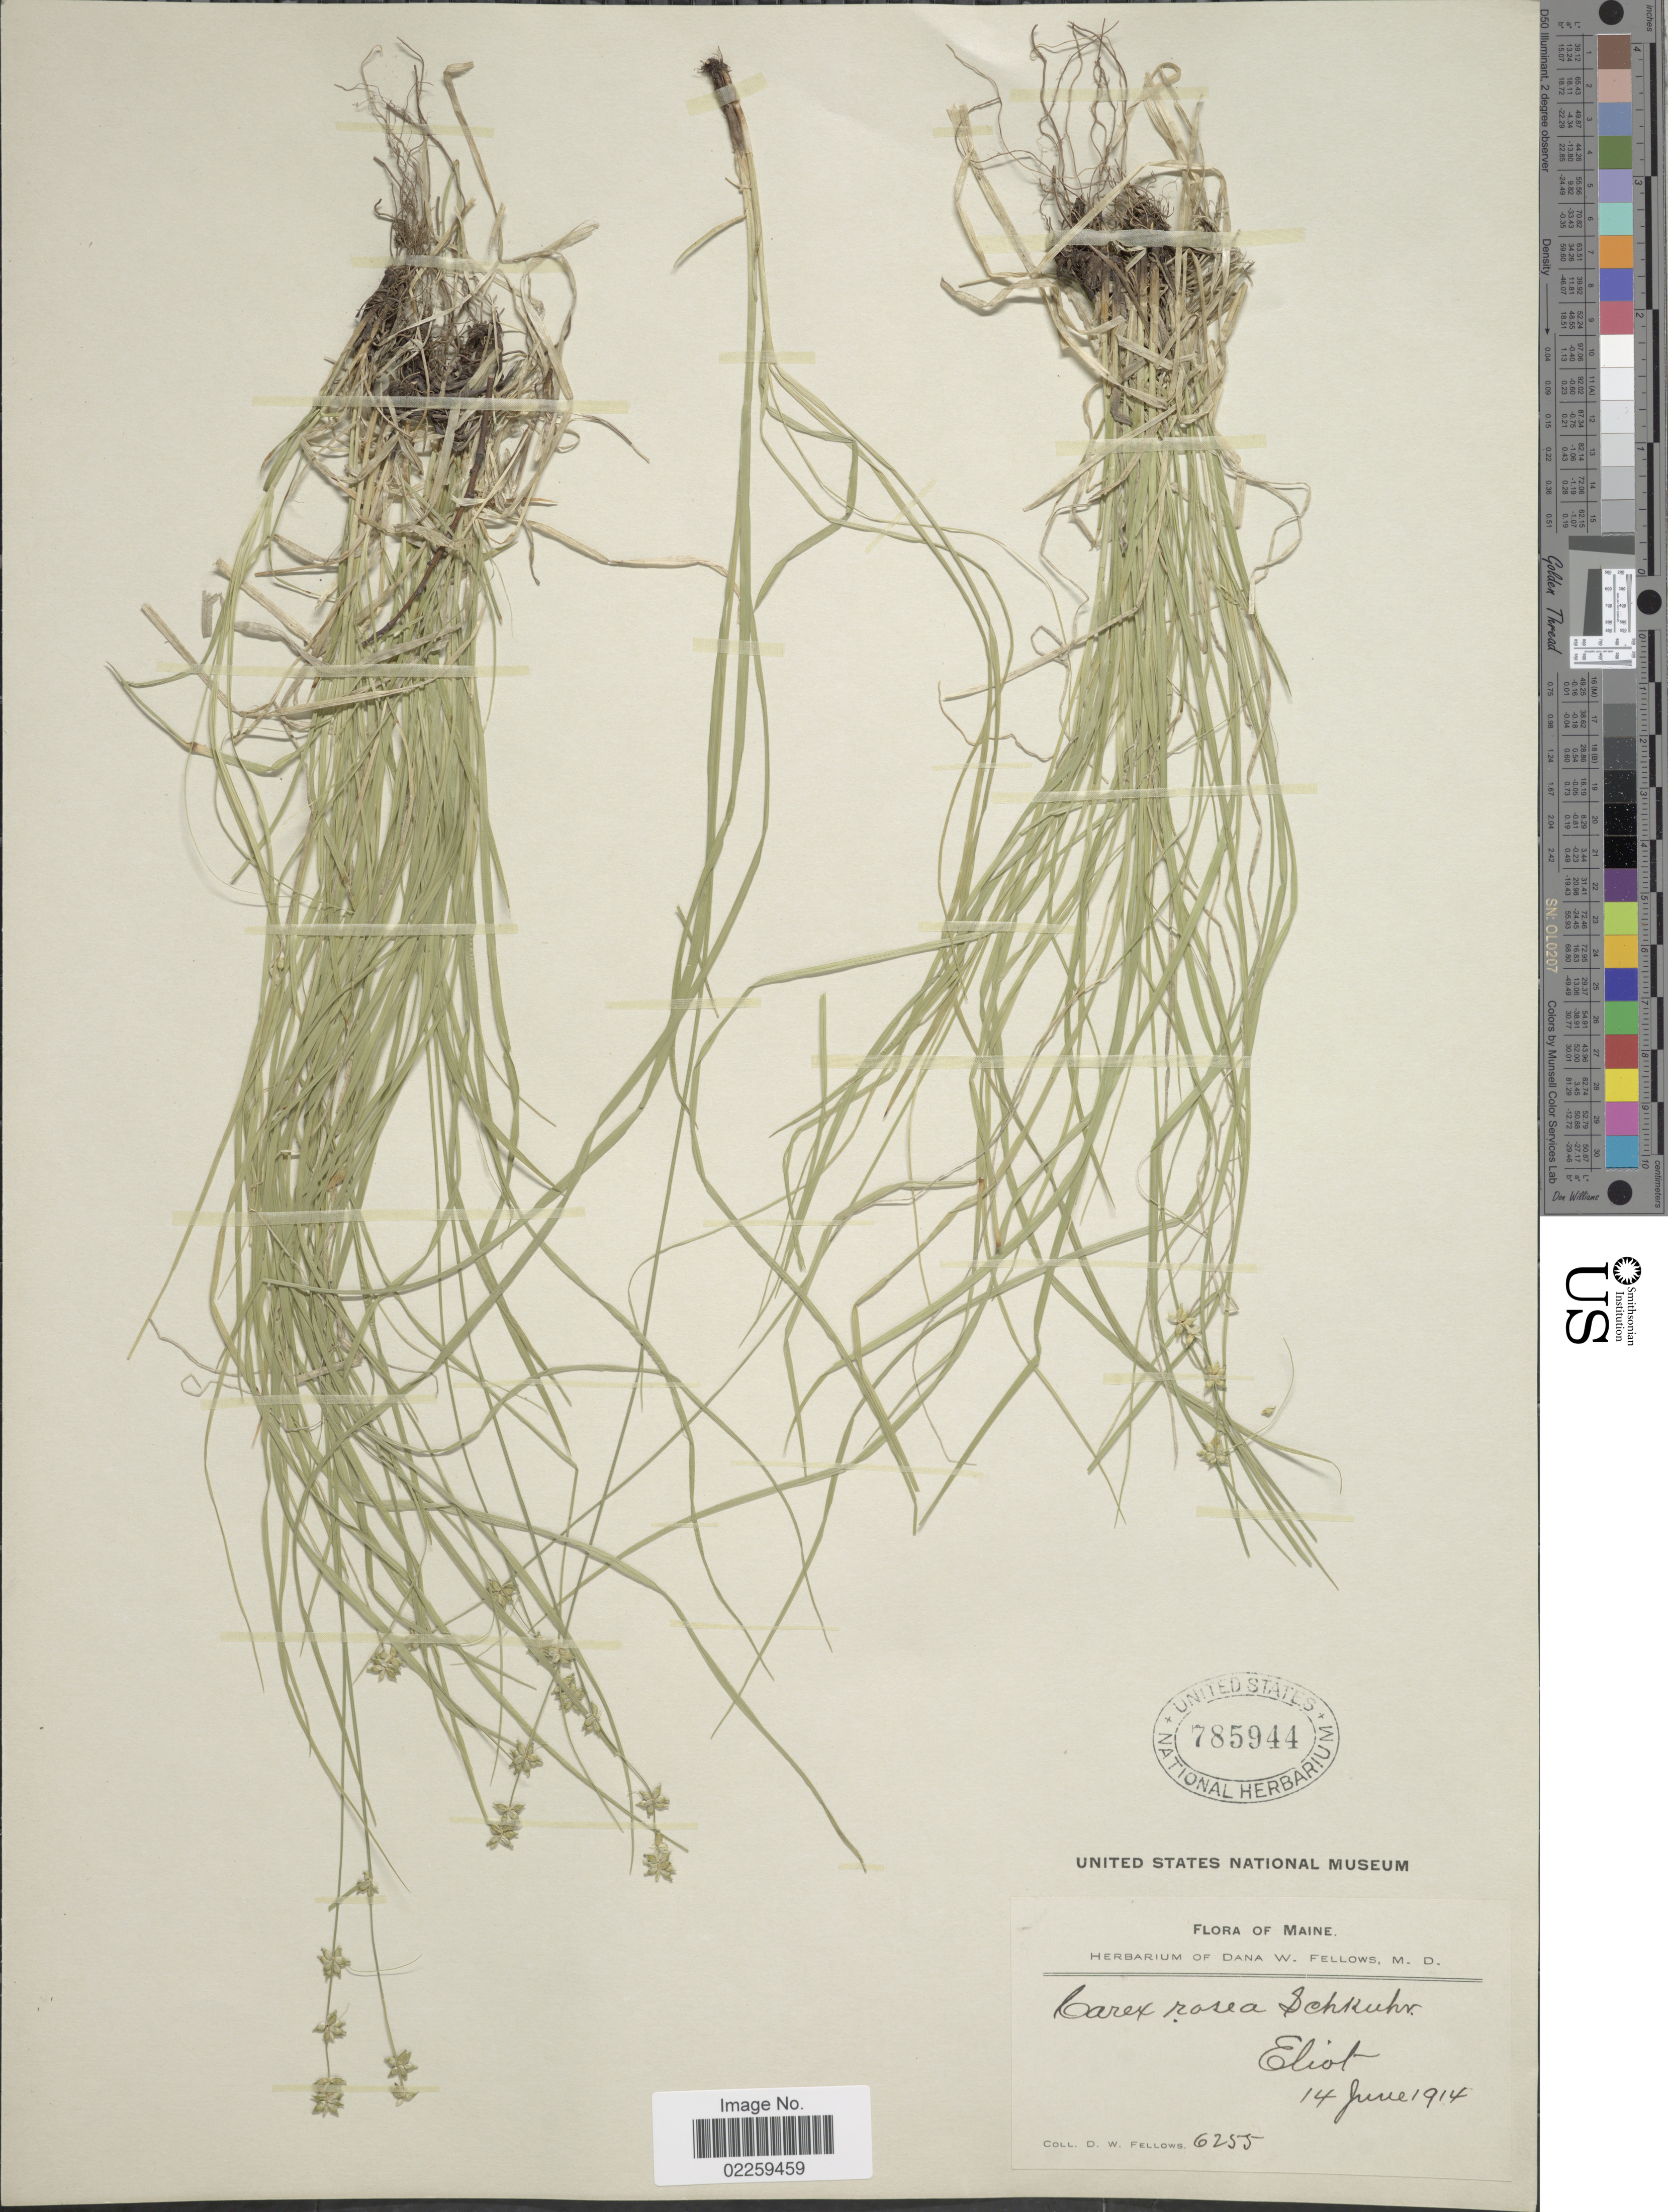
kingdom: Plantae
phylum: Tracheophyta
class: Liliopsida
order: Poales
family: Cyperaceae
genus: Carex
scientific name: Carex rosea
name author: Willd.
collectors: D. W. Fellows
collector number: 6255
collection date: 1914-06-14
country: United States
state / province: Maine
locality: Maine, Eliot.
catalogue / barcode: US 785944